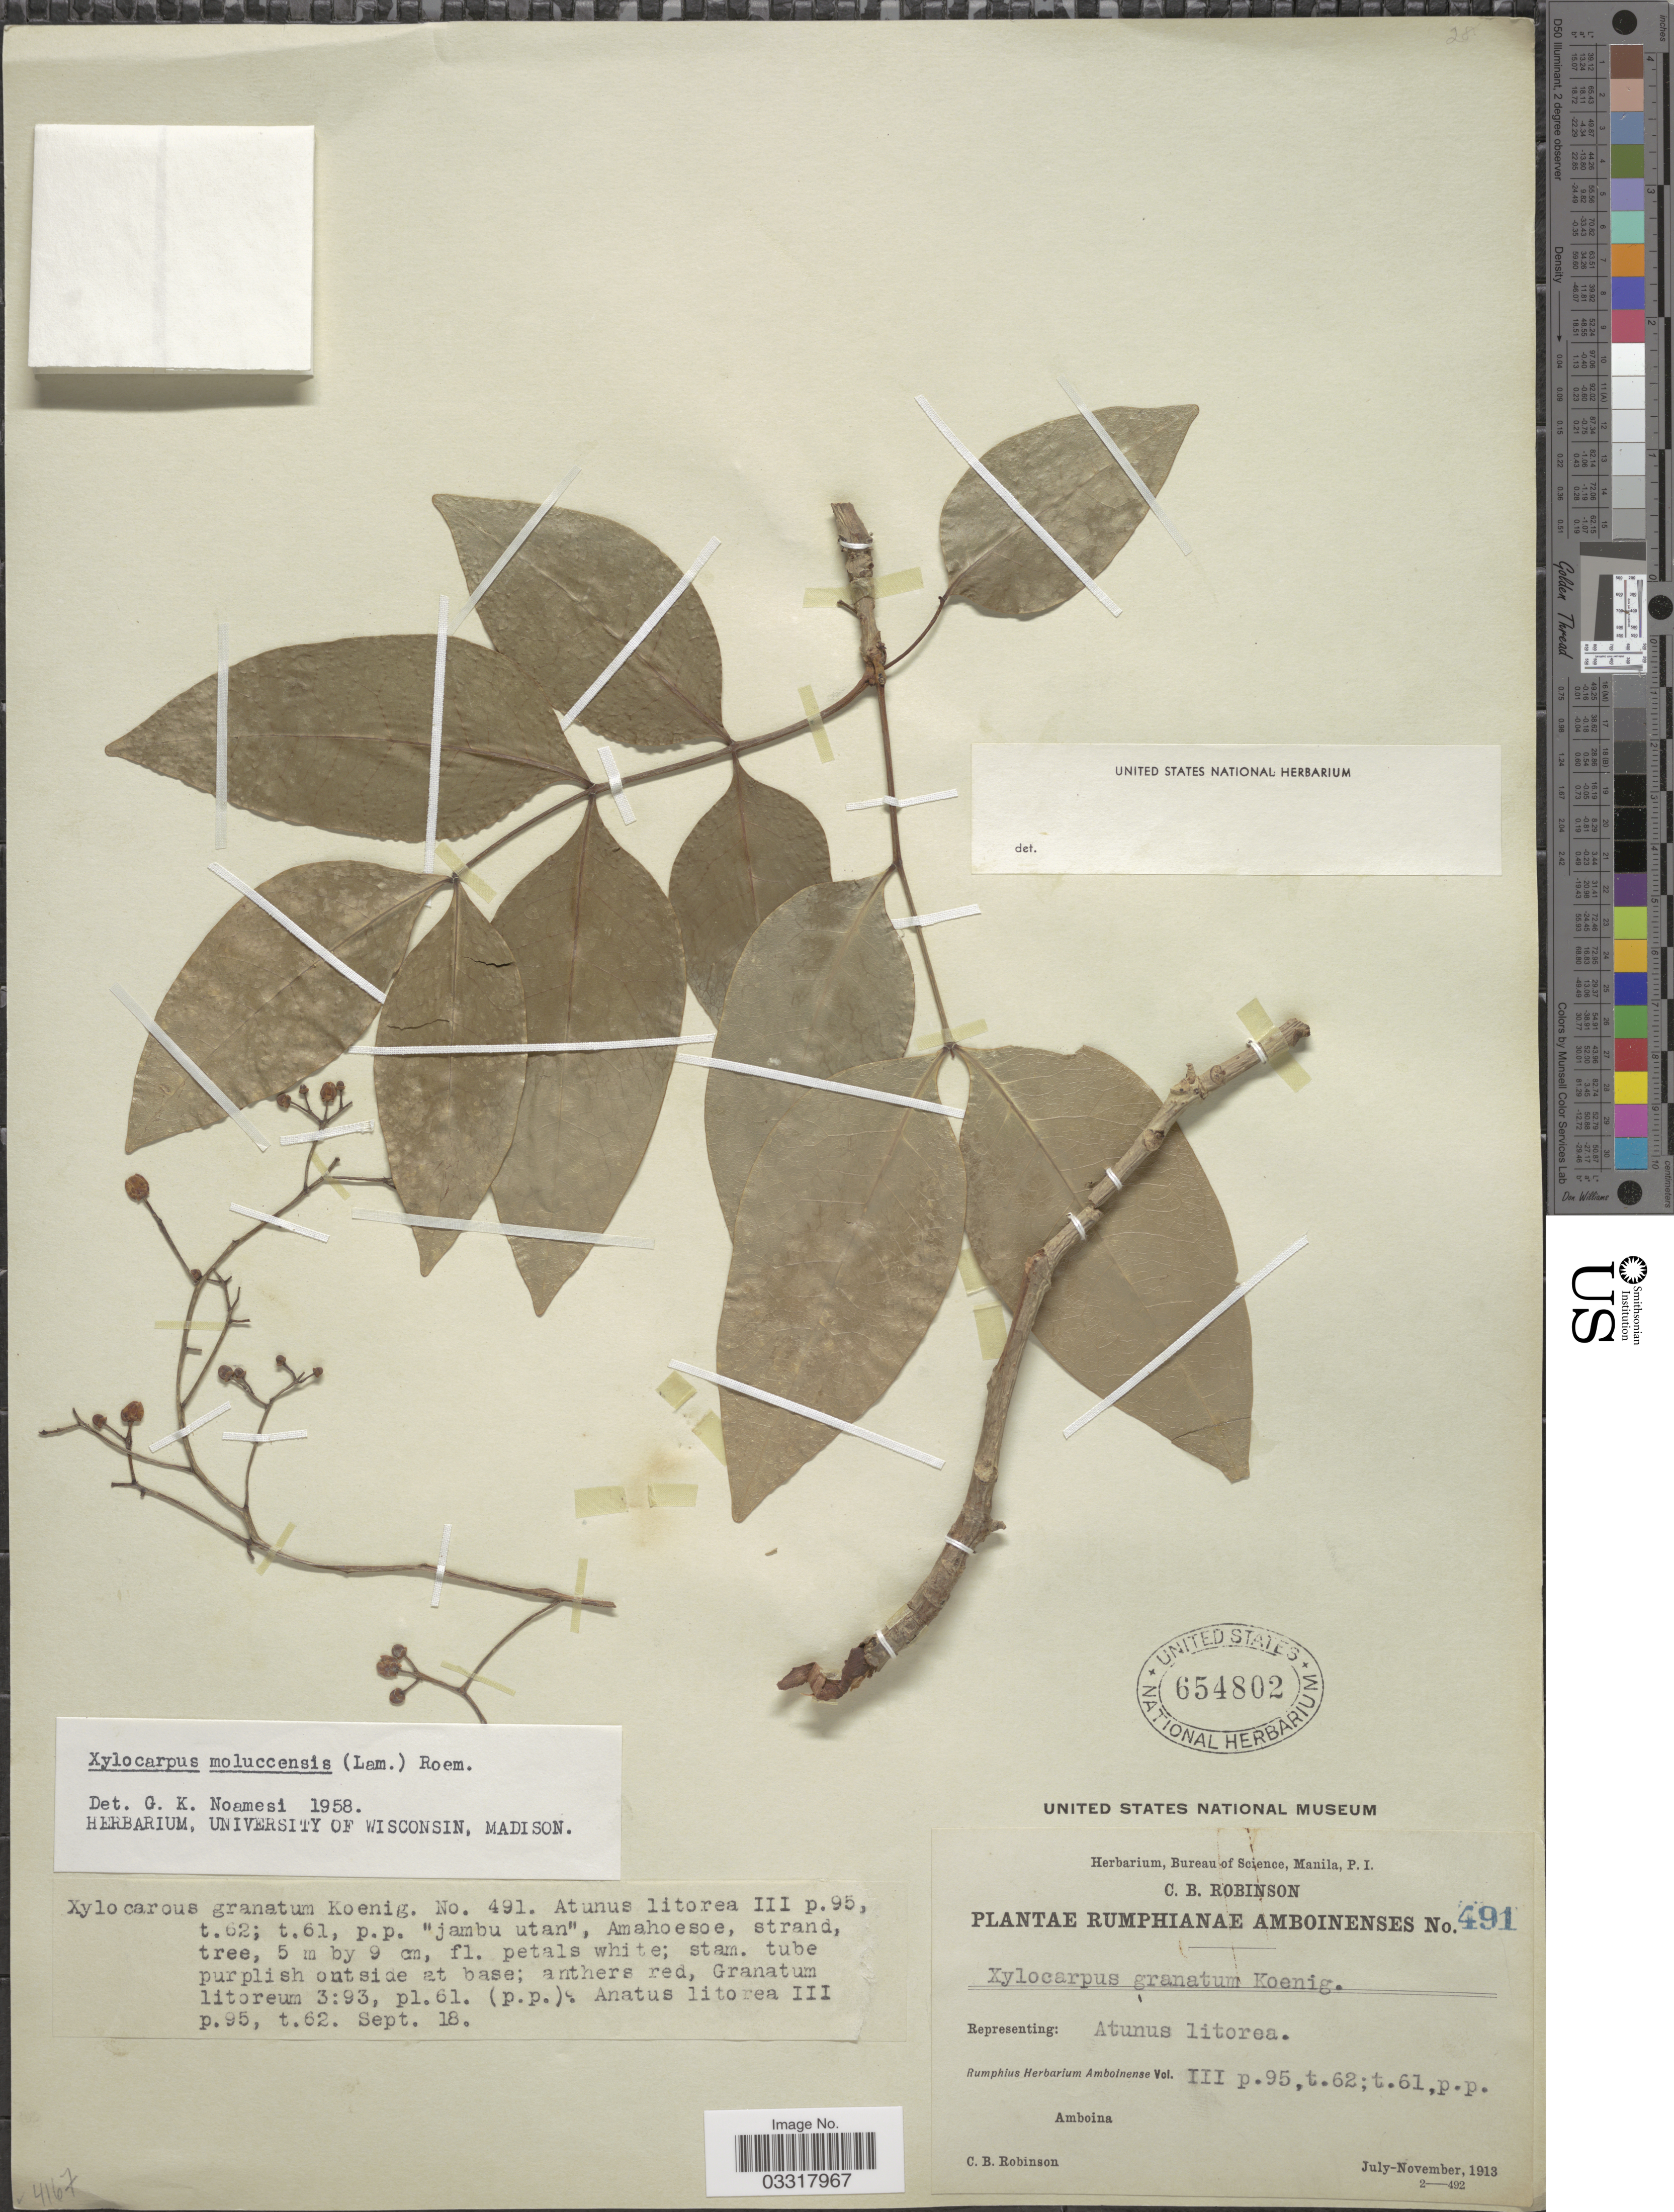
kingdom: Plantae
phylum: Tracheophyta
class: Magnoliopsida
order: Sapindales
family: Meliaceae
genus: Xylocarpus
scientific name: Xylocarpus moluccensis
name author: (Lam.) M. Roem.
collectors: C. Robinson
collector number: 491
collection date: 1913-09-18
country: Indonesia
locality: Amboina.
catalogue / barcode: US 654802